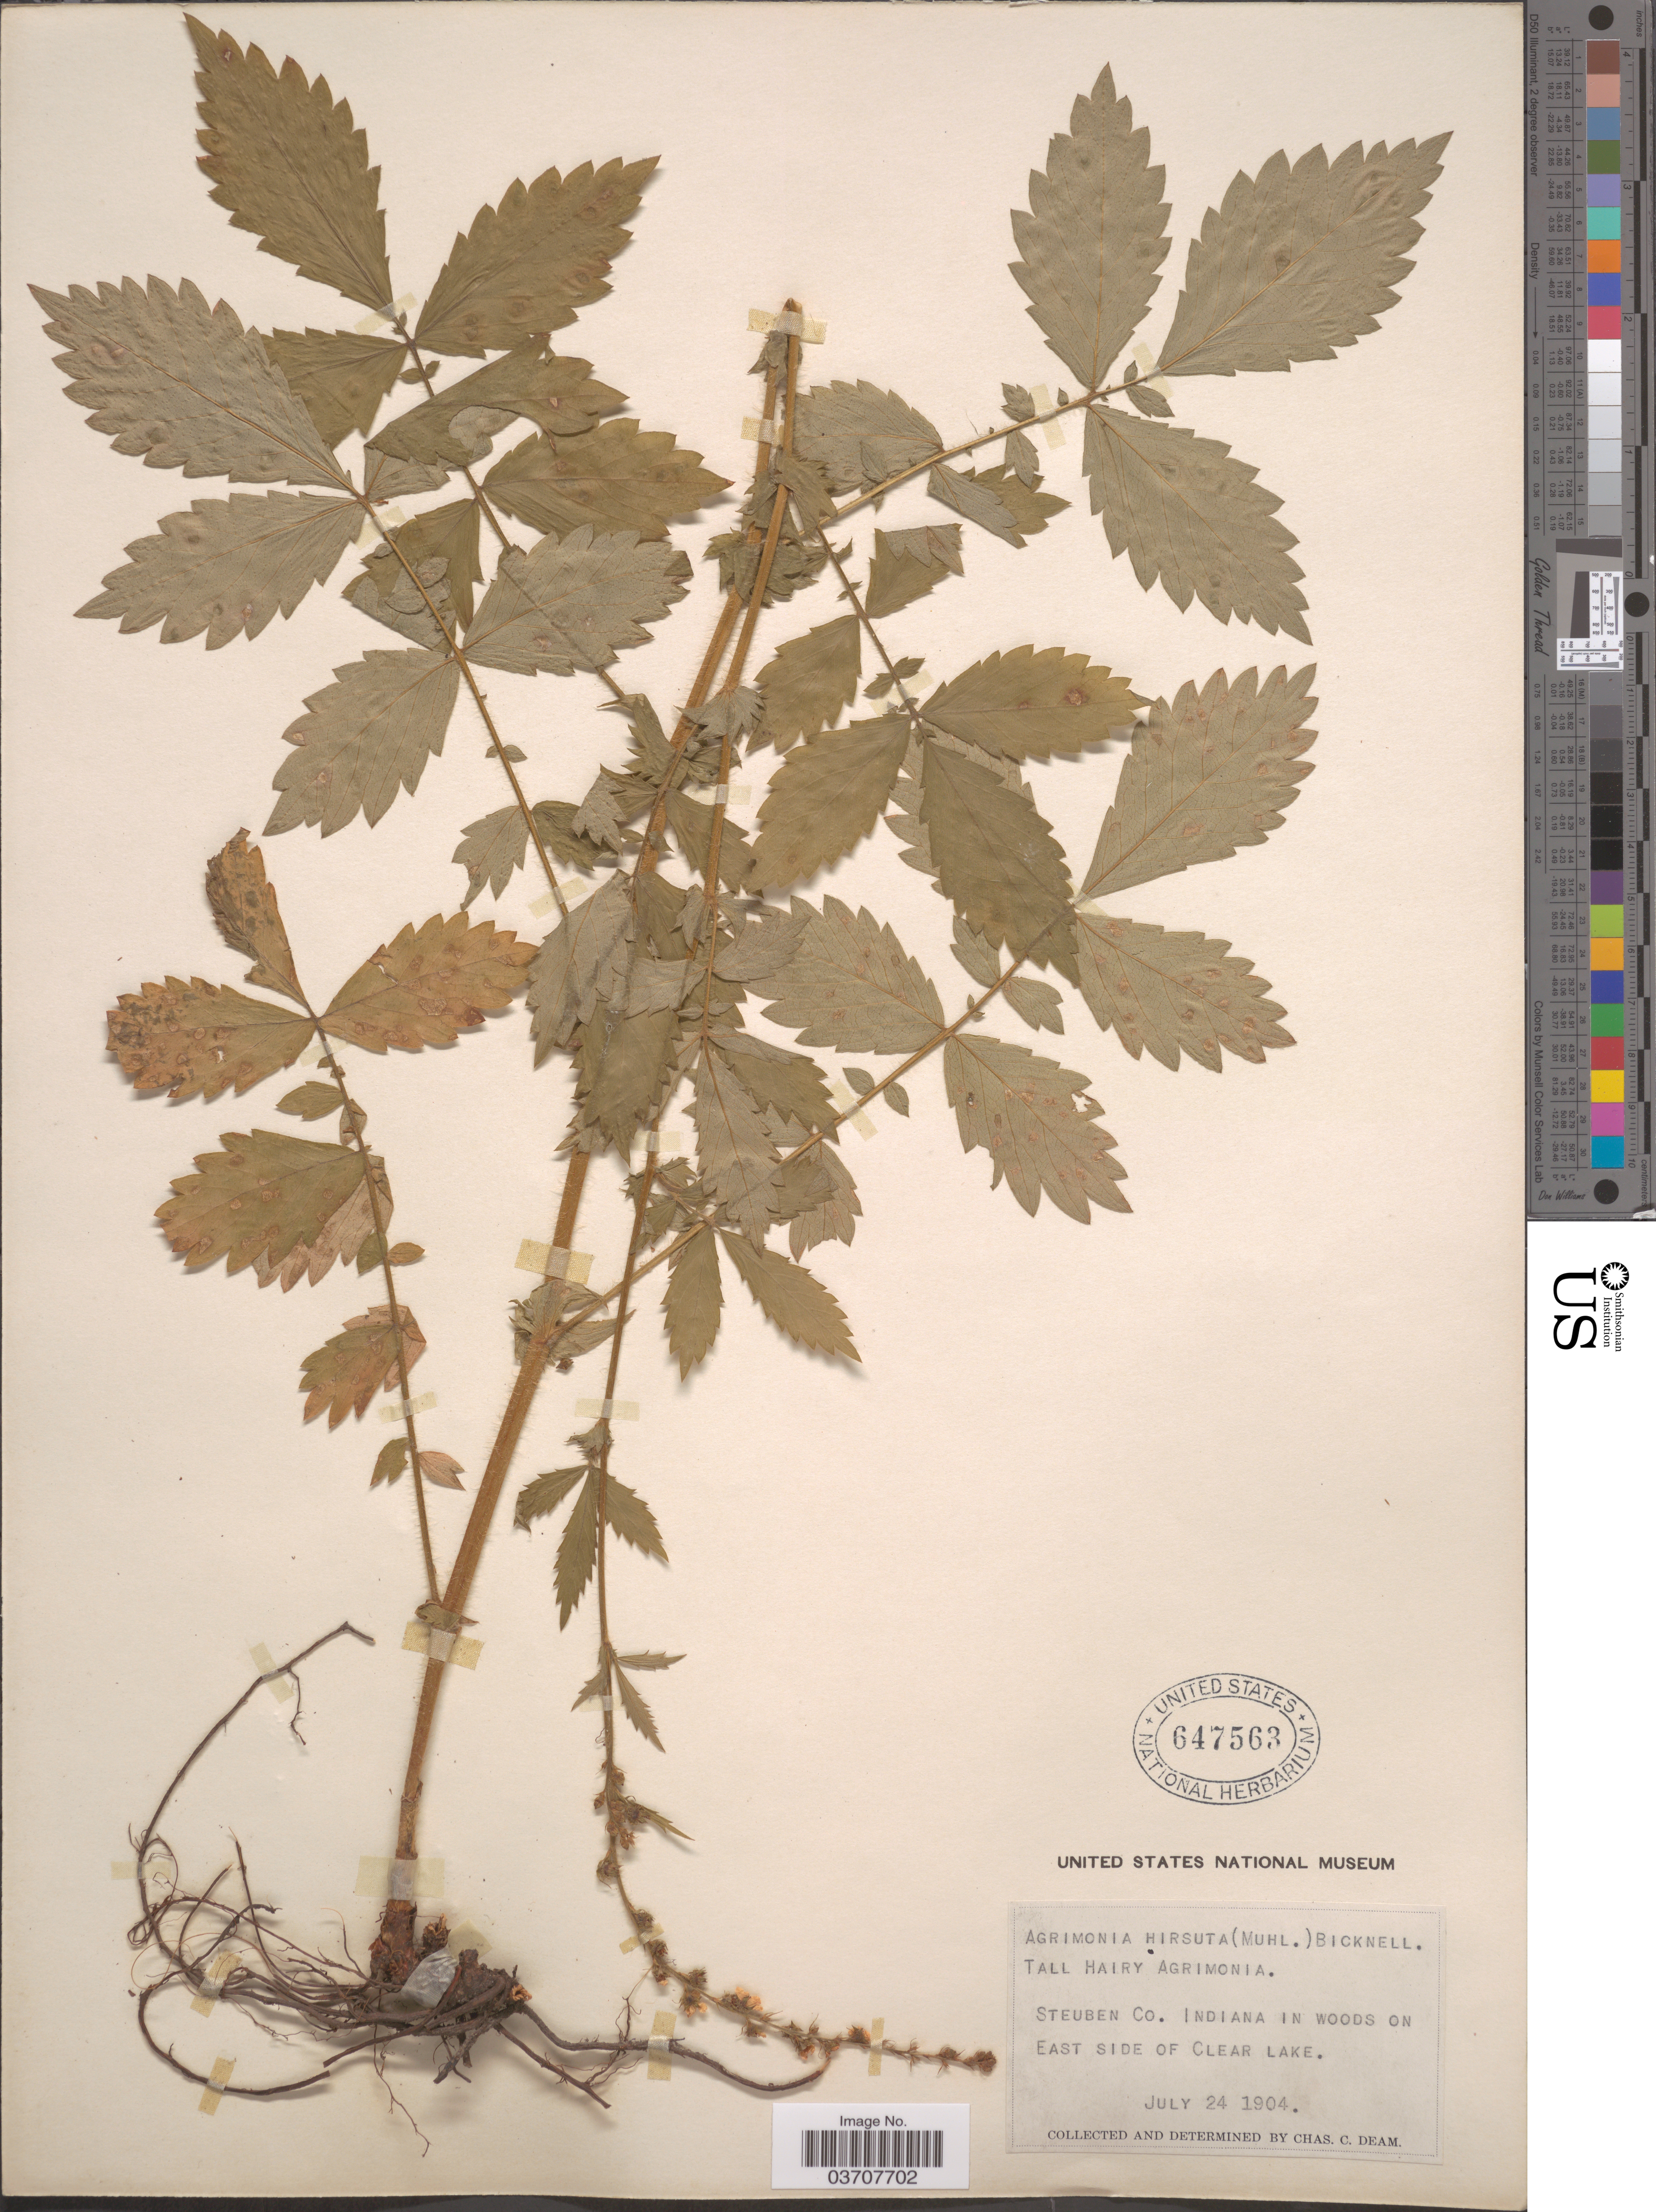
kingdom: Plantae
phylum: Tracheophyta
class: Magnoliopsida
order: Rosales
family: Rosaceae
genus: Agrimonia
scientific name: Agrimonia gryposepala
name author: Wallr.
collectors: C. C. Deam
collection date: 1904-07-24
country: United States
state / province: Indiana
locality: Steuben Co. In woods on east side of Clear Lake.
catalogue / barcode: US 647563